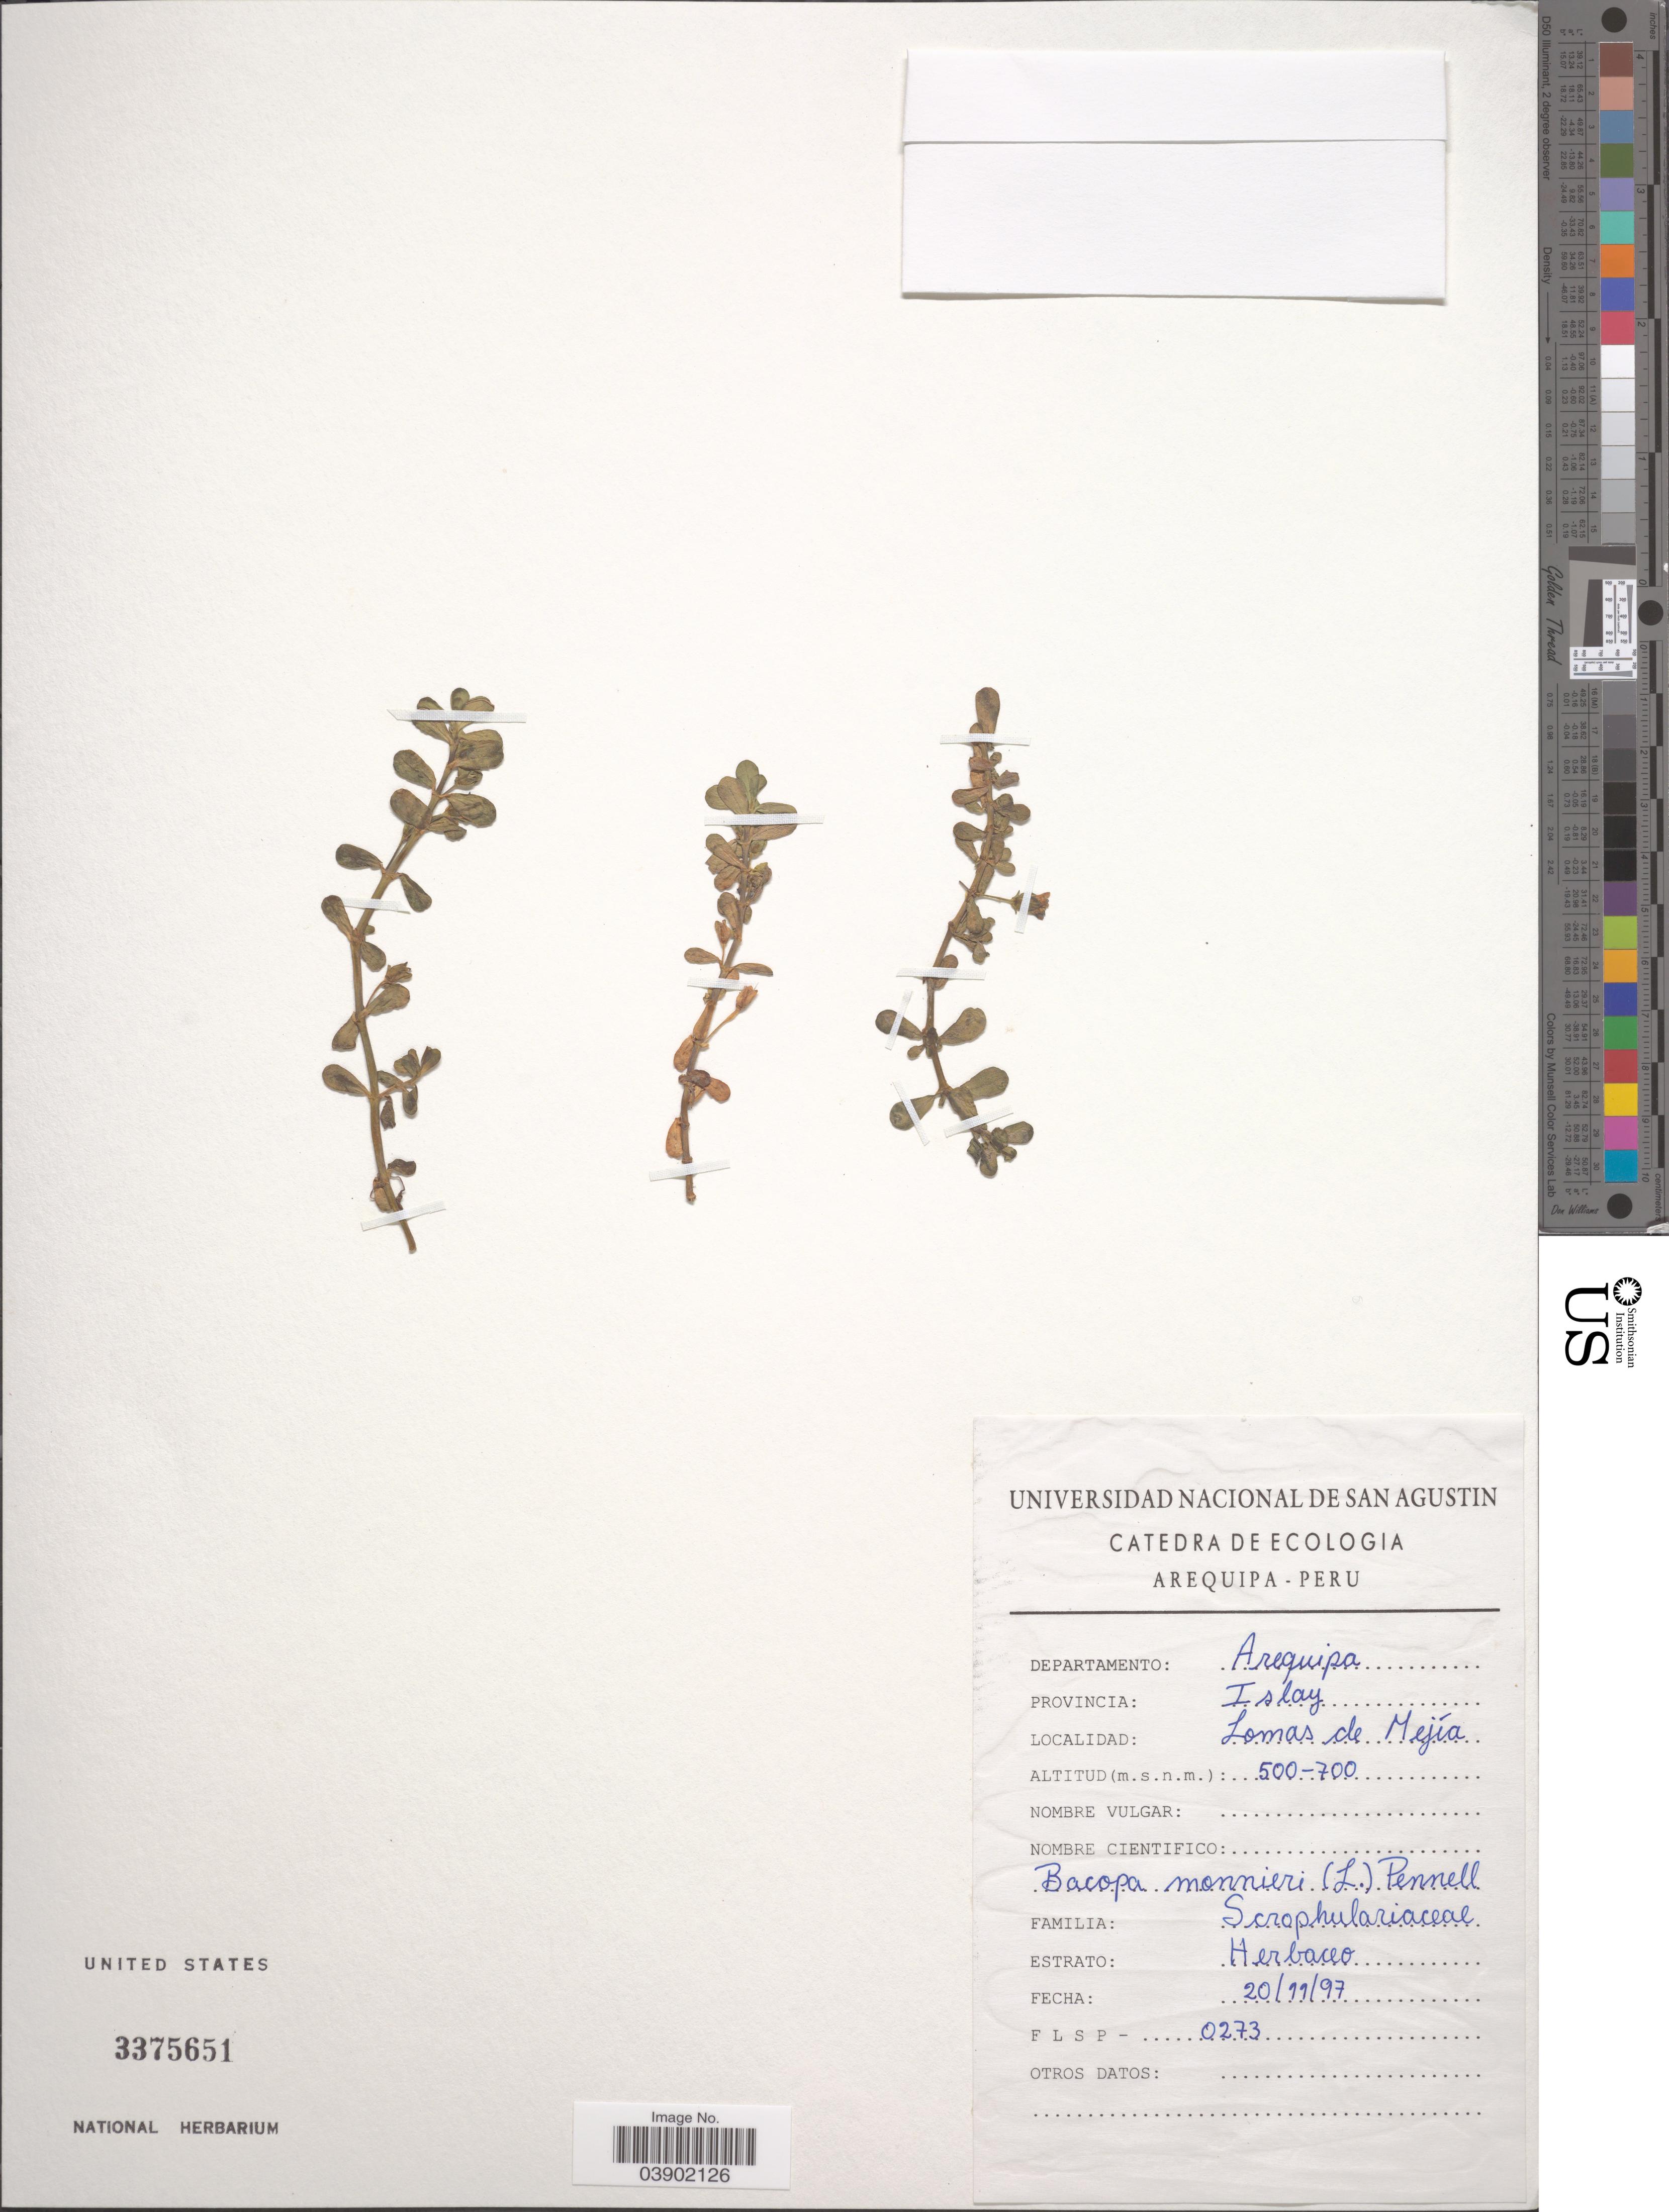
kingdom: Plantae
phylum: Tracheophyta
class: Magnoliopsida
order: Lamiales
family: Plantaginaceae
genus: Bacopa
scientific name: Bacopa monnieri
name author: (L.) Pennell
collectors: F. L. S. P.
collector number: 0273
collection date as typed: Transcribed d/m/y: 20/11/97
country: Peru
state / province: Arequipa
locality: Departamento Arequipa. Provincia Islay. Lomas de Mejía.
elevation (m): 500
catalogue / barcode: US 3375651